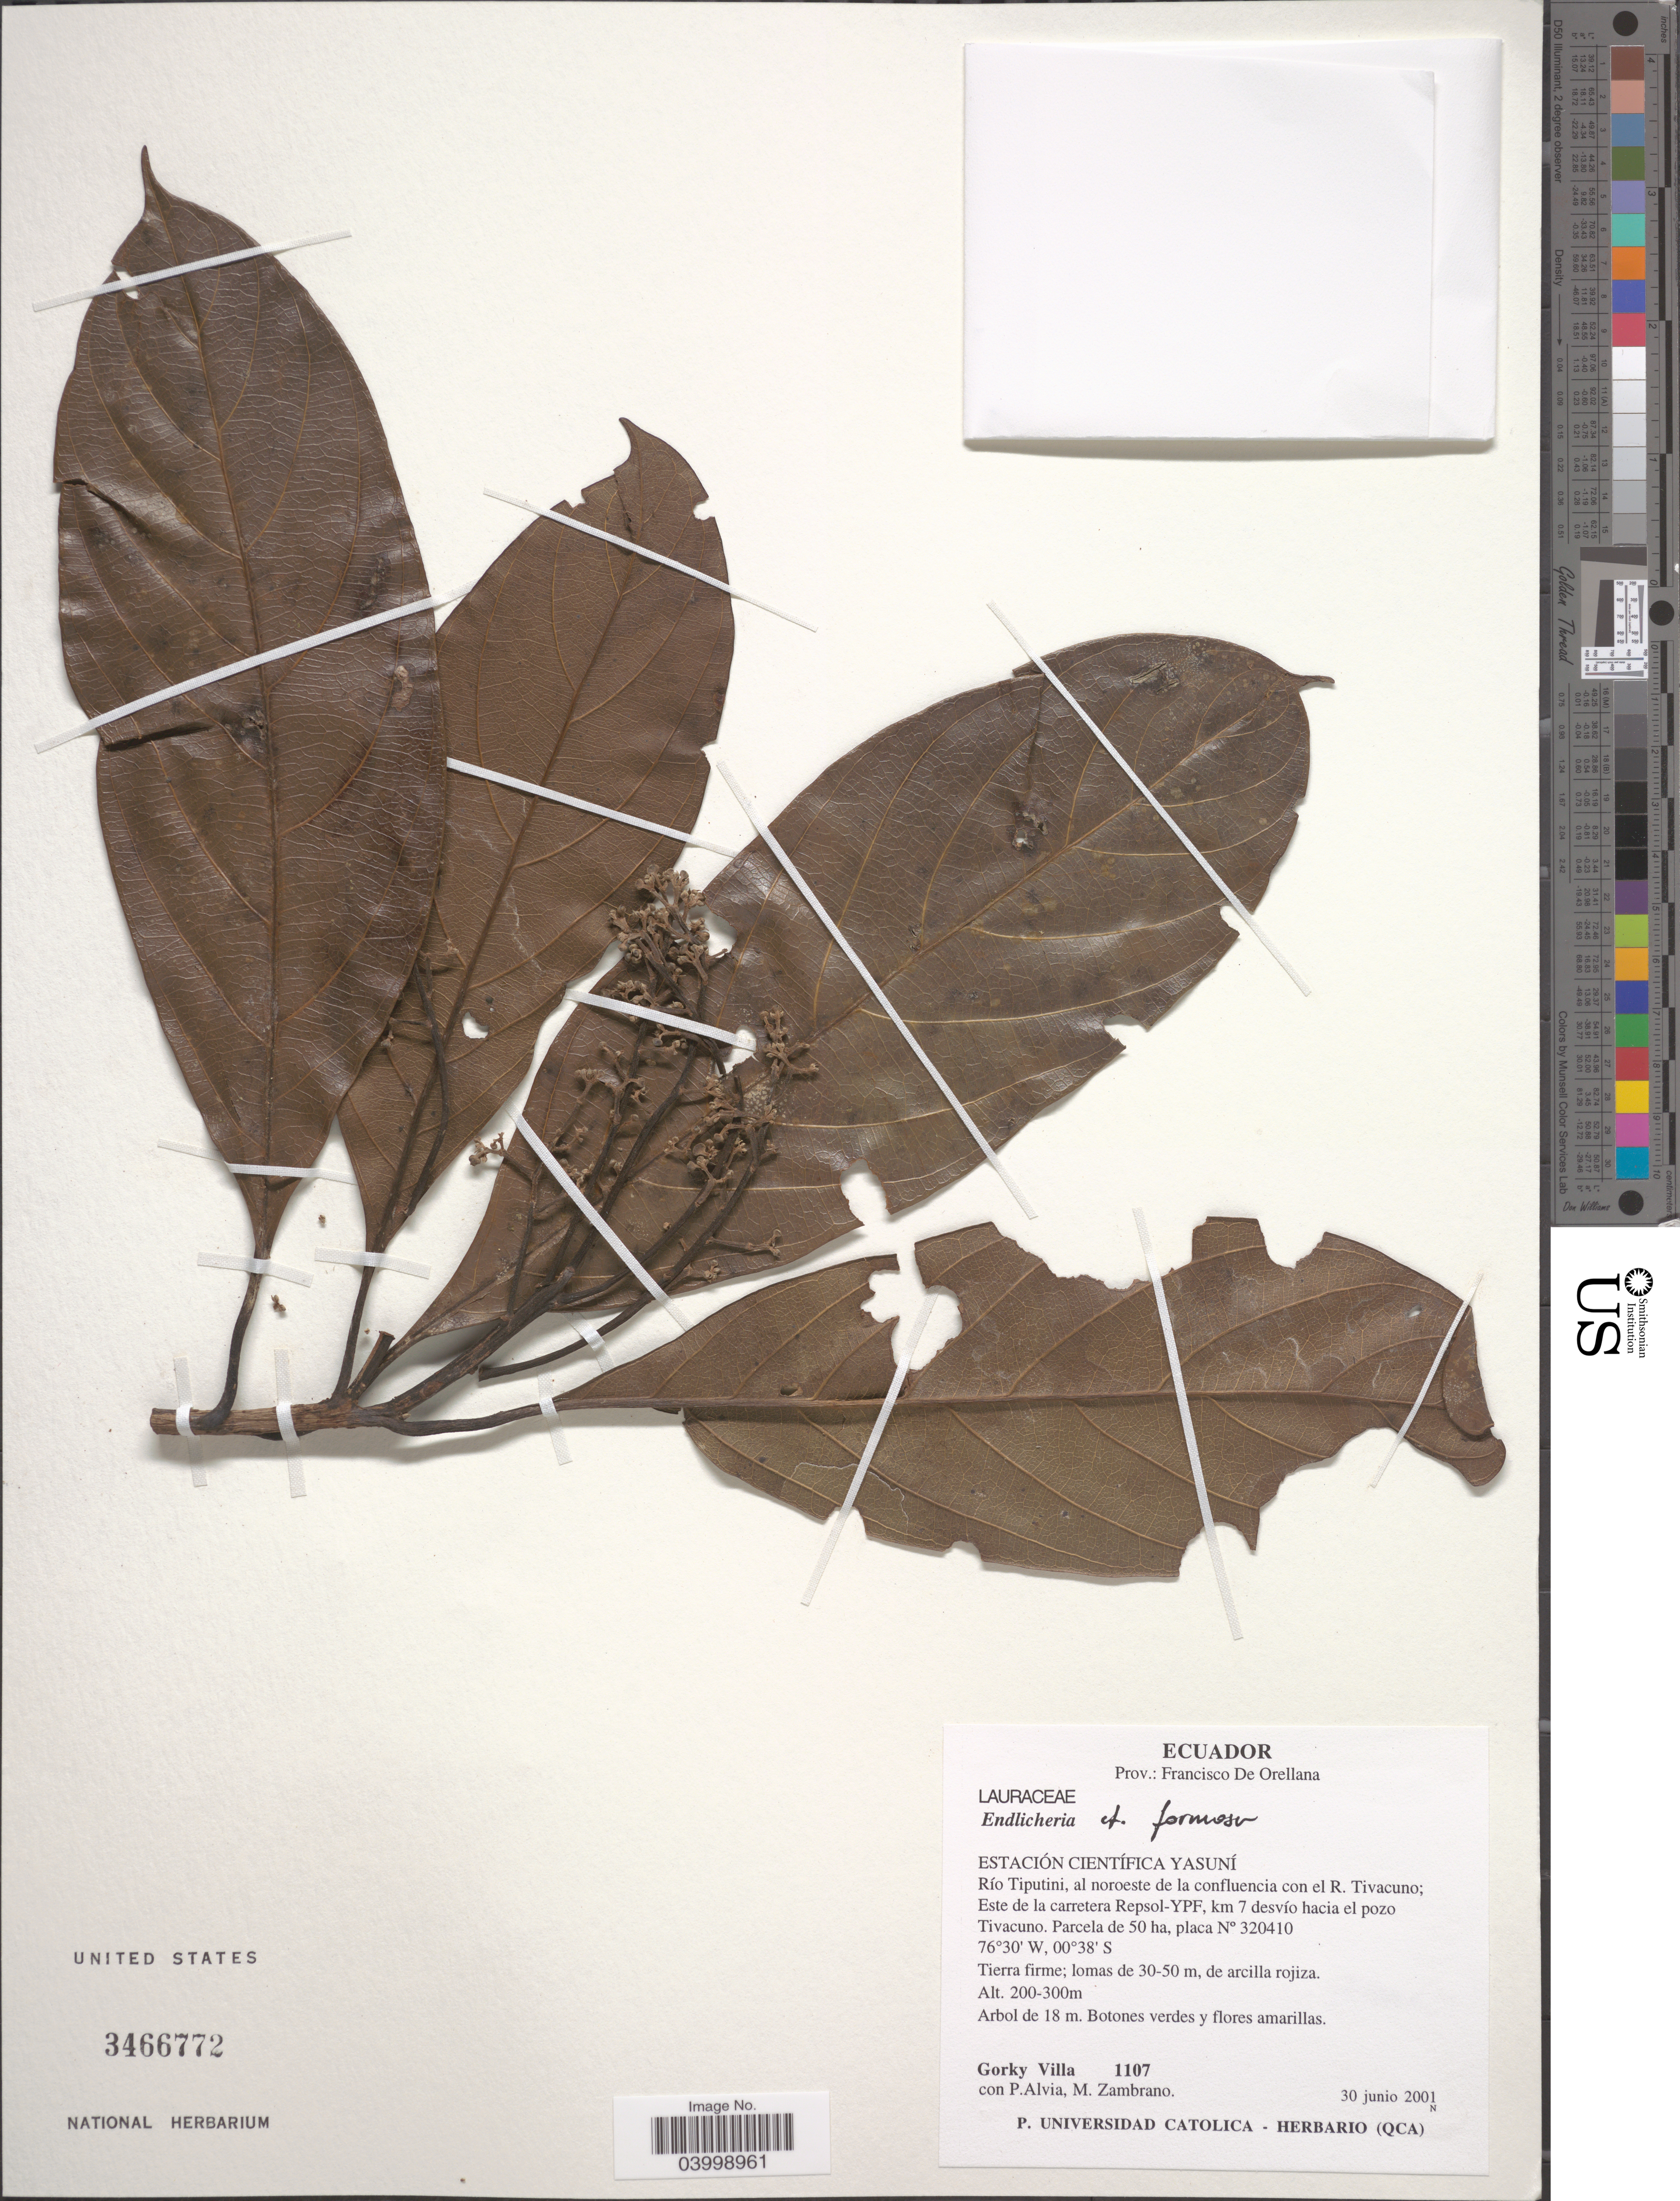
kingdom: Plantae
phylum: Tracheophyta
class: Magnoliopsida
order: Laurales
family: Lauraceae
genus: Endlicheria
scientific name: Endlicheria formosa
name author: A.C. Sm.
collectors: G. Villa, P. Alvia & M. Zambrano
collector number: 1107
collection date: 2001-06-30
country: Ecuador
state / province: Orellana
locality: Prov.: Francisco De Orellana. Estación Científica Yasuní. Río Tiputini, al noroeste de la confluencia con el R. Tivacuno; Este de la carretera Repsol-YPF, km 7 desvío hacia el pozo Tivacuno. Parcela de 50 ha, placa N° 320410.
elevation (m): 200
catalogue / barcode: US 346672